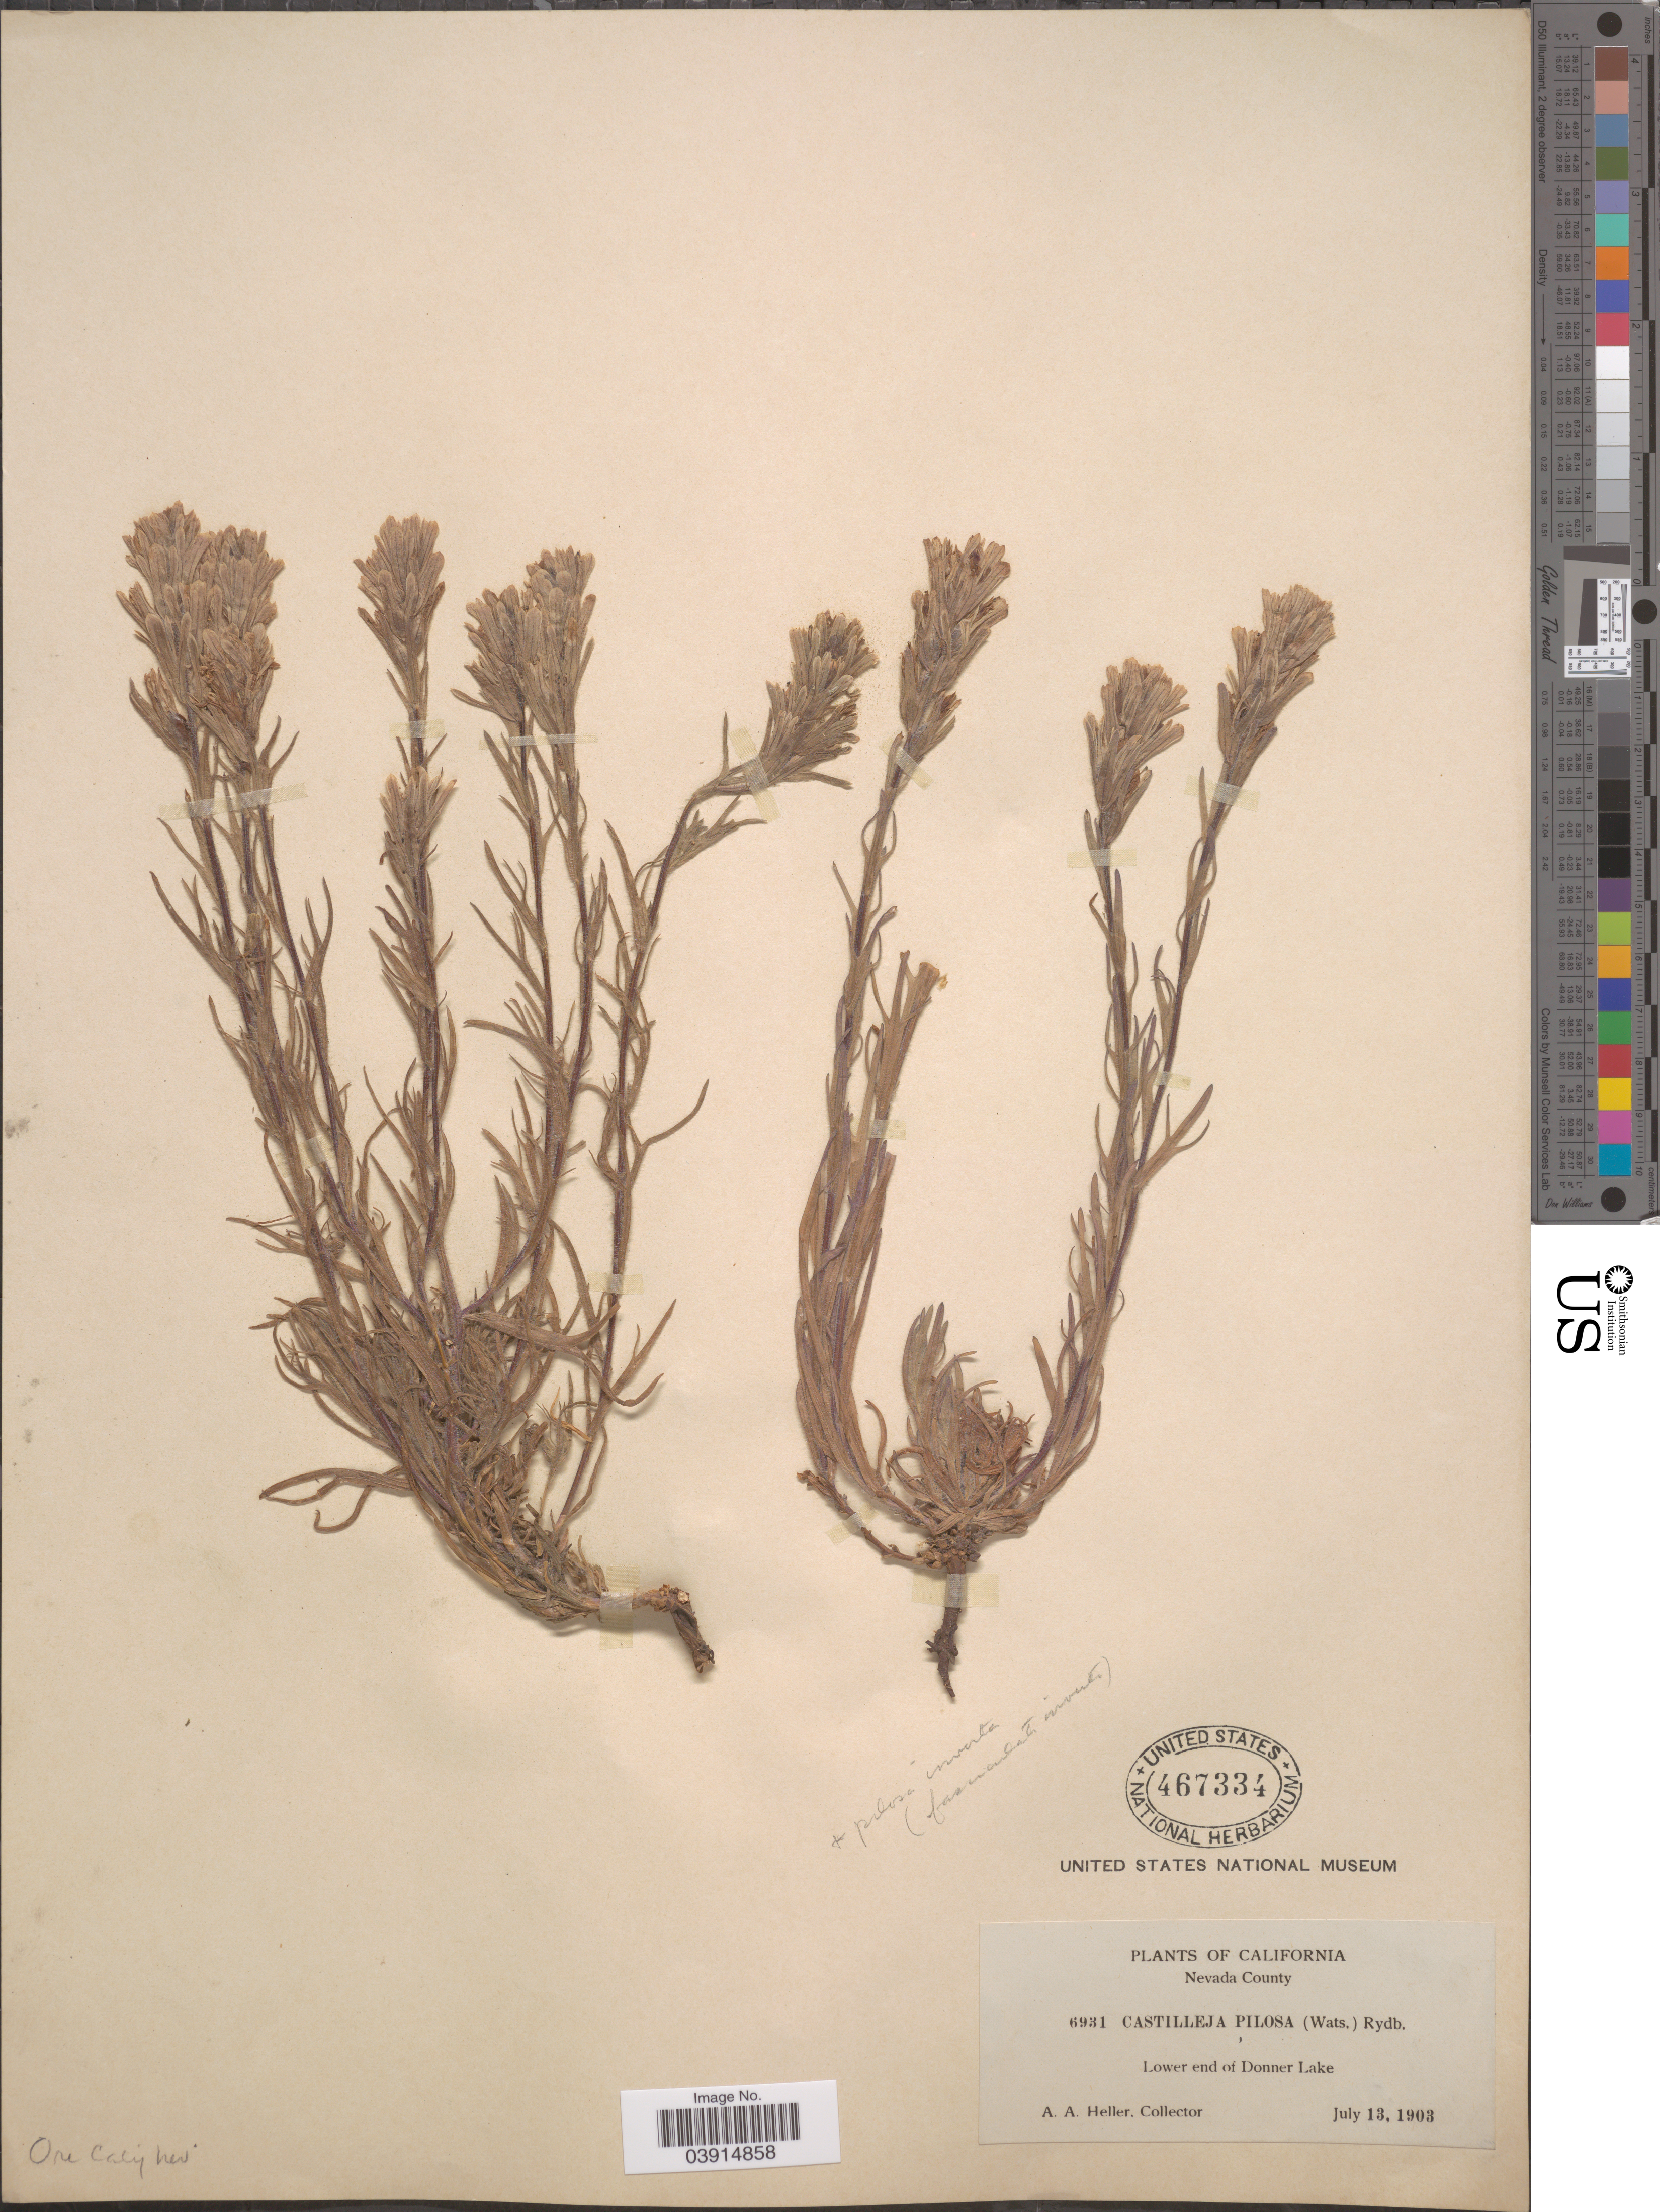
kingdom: Plantae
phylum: Tracheophyta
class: Magnoliopsida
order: Lamiales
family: Orobanchaceae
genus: Castilleja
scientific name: Castilleja sp.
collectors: A. A. Heller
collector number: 6931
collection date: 1903-07-13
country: United States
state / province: California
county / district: Nevada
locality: Nevada County. Lower end of Donner Lake.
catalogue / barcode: US 467334